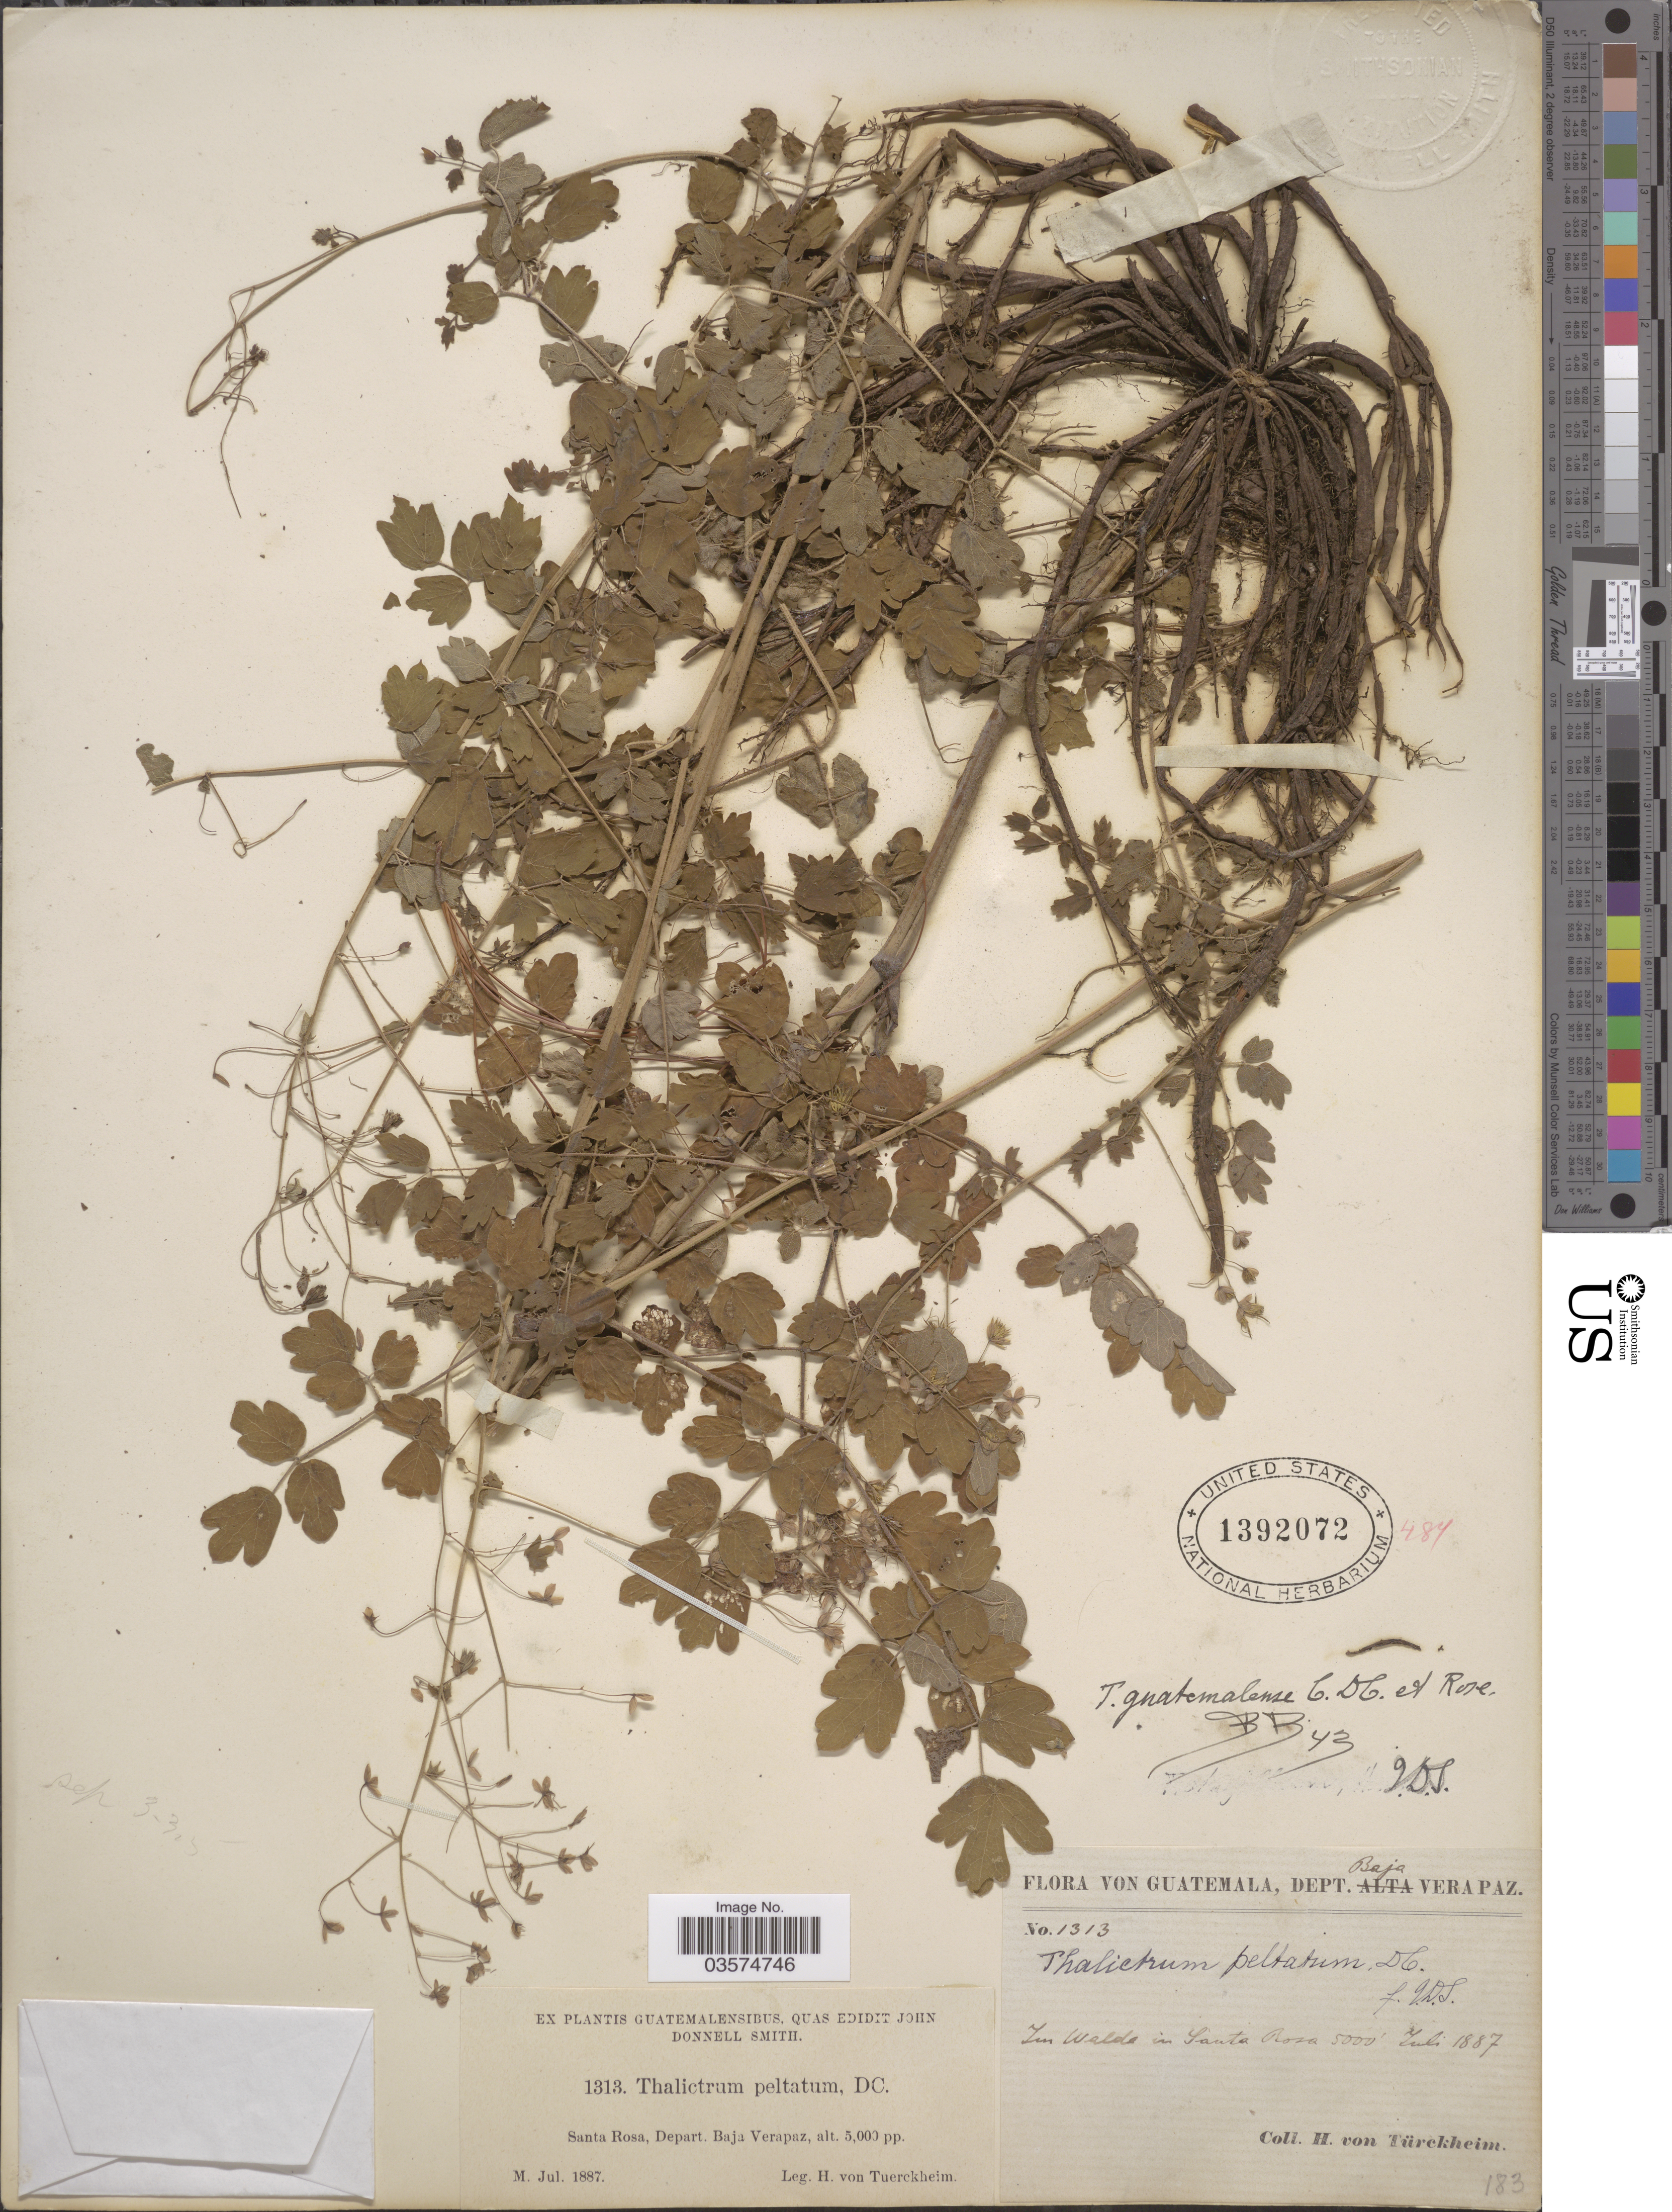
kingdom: Plantae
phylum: Tracheophyta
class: Magnoliopsida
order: Ranunculales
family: Ranunculaceae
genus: Thalictrum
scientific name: Thalictrum guatemalense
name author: C. DC. & Rose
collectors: H. von Türckheim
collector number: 1313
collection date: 1887-07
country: Guatemala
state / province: Baja Verapaz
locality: Santa Rosa.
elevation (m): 1524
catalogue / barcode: US 1392072